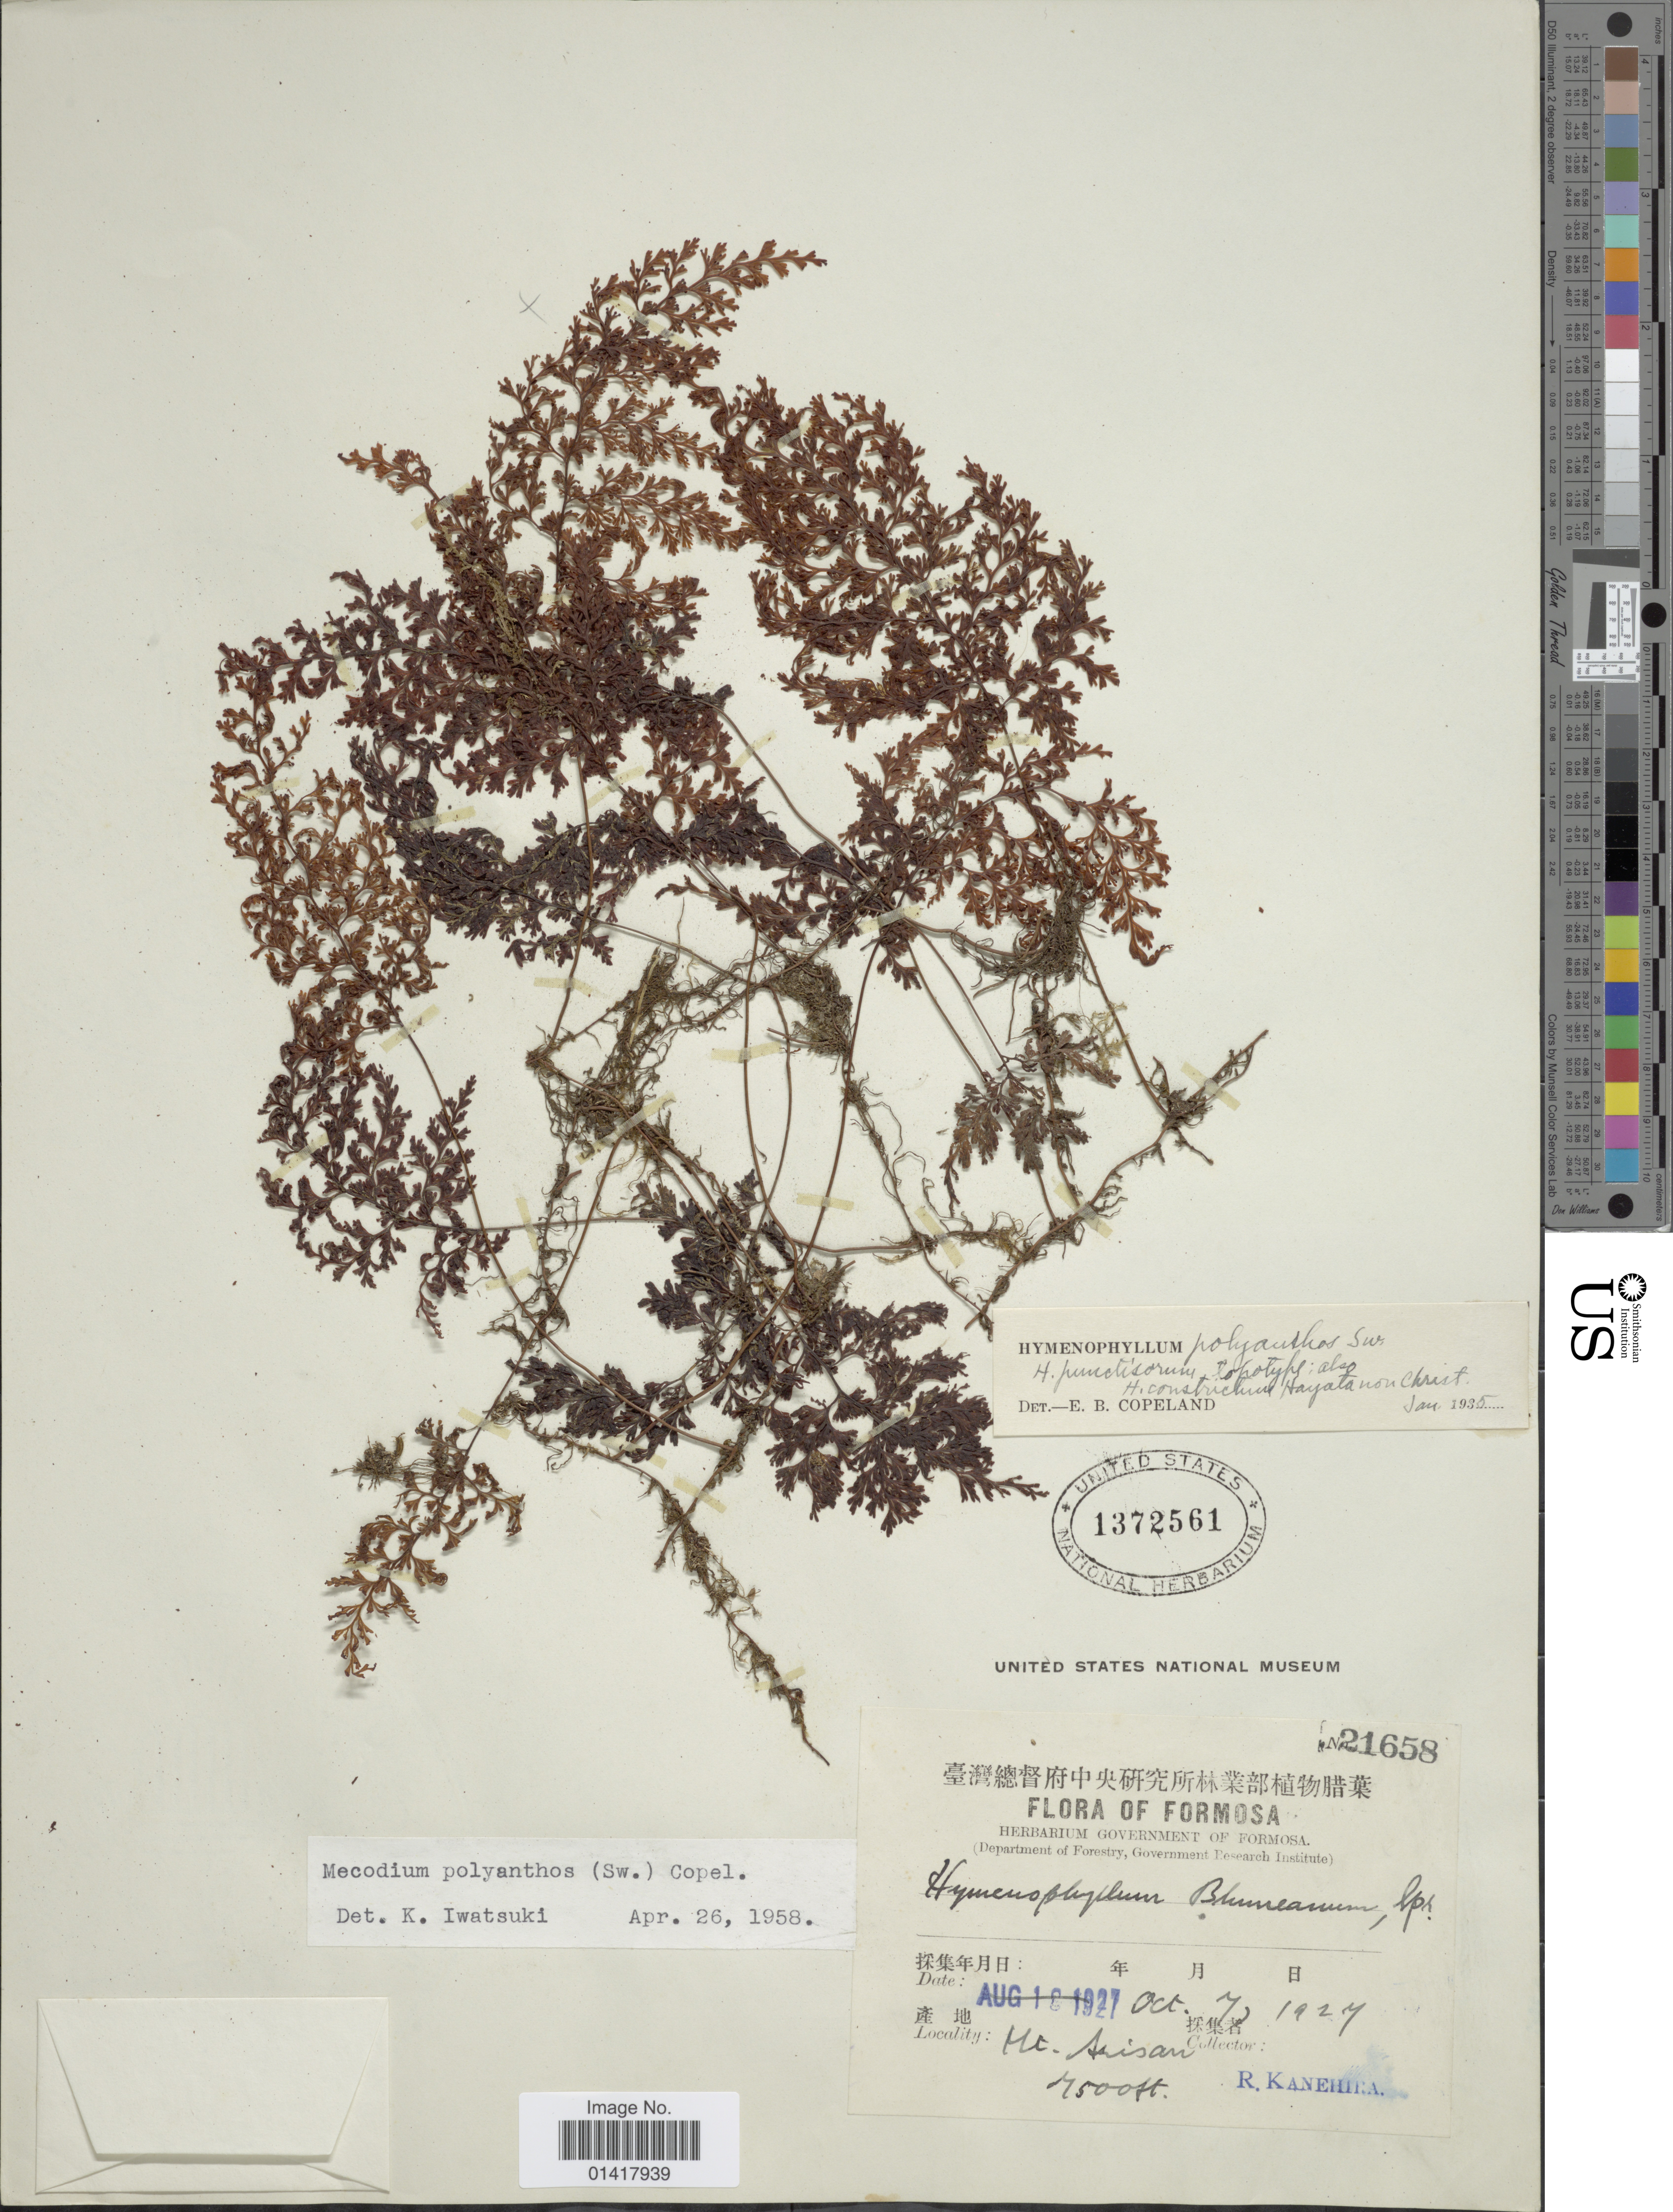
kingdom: Plantae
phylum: Tracheophyta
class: Polypodiopsida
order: Hymenophyllales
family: Hymenophyllaceae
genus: Hymenophyllum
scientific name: Hymenophyllum polyanthos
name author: (Sw.) Sw.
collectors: R. Kanehira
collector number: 21658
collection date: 1927-10-07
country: Taiwan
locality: Mt. Arisan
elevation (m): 1372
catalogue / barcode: US 1372561